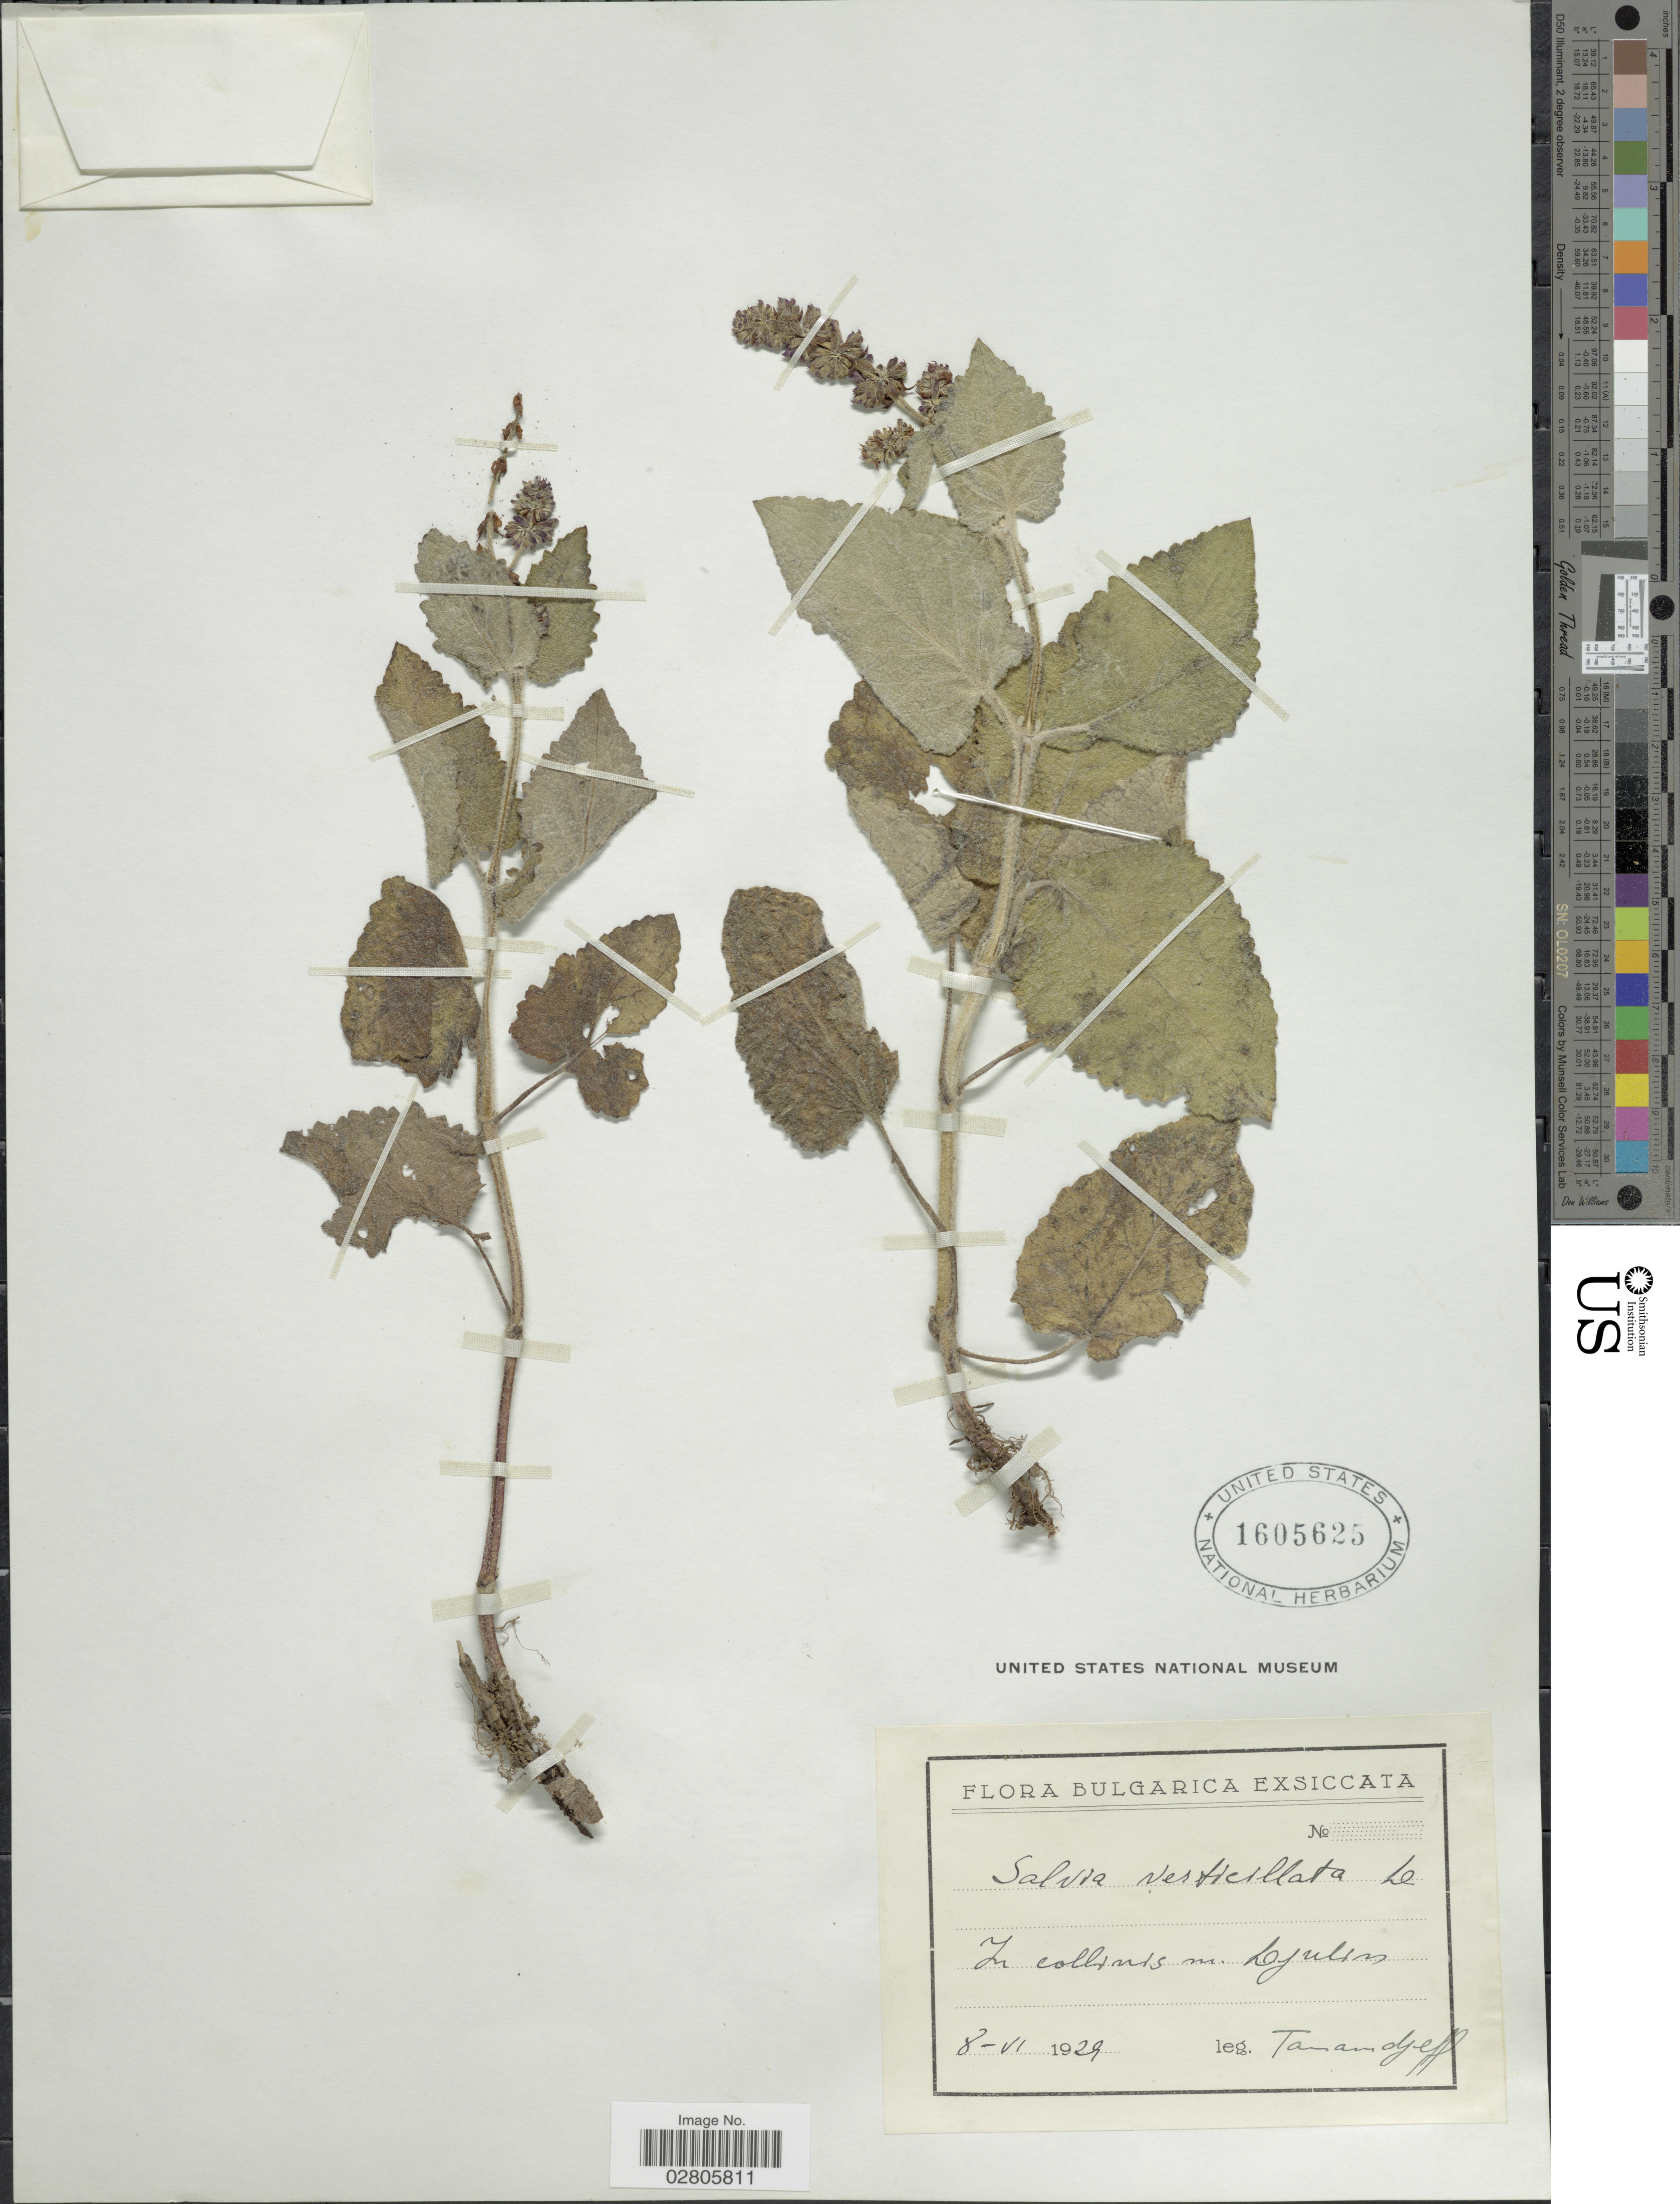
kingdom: Plantae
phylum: Tracheophyta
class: Magnoliopsida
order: Lamiales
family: Lamiaceae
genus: Salvia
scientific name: Salvia verticillata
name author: L.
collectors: -. Tamandjeff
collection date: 1929-06-08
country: Bulgaria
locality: In collibus m. Djullen. [interpreted]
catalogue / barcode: US 1605625